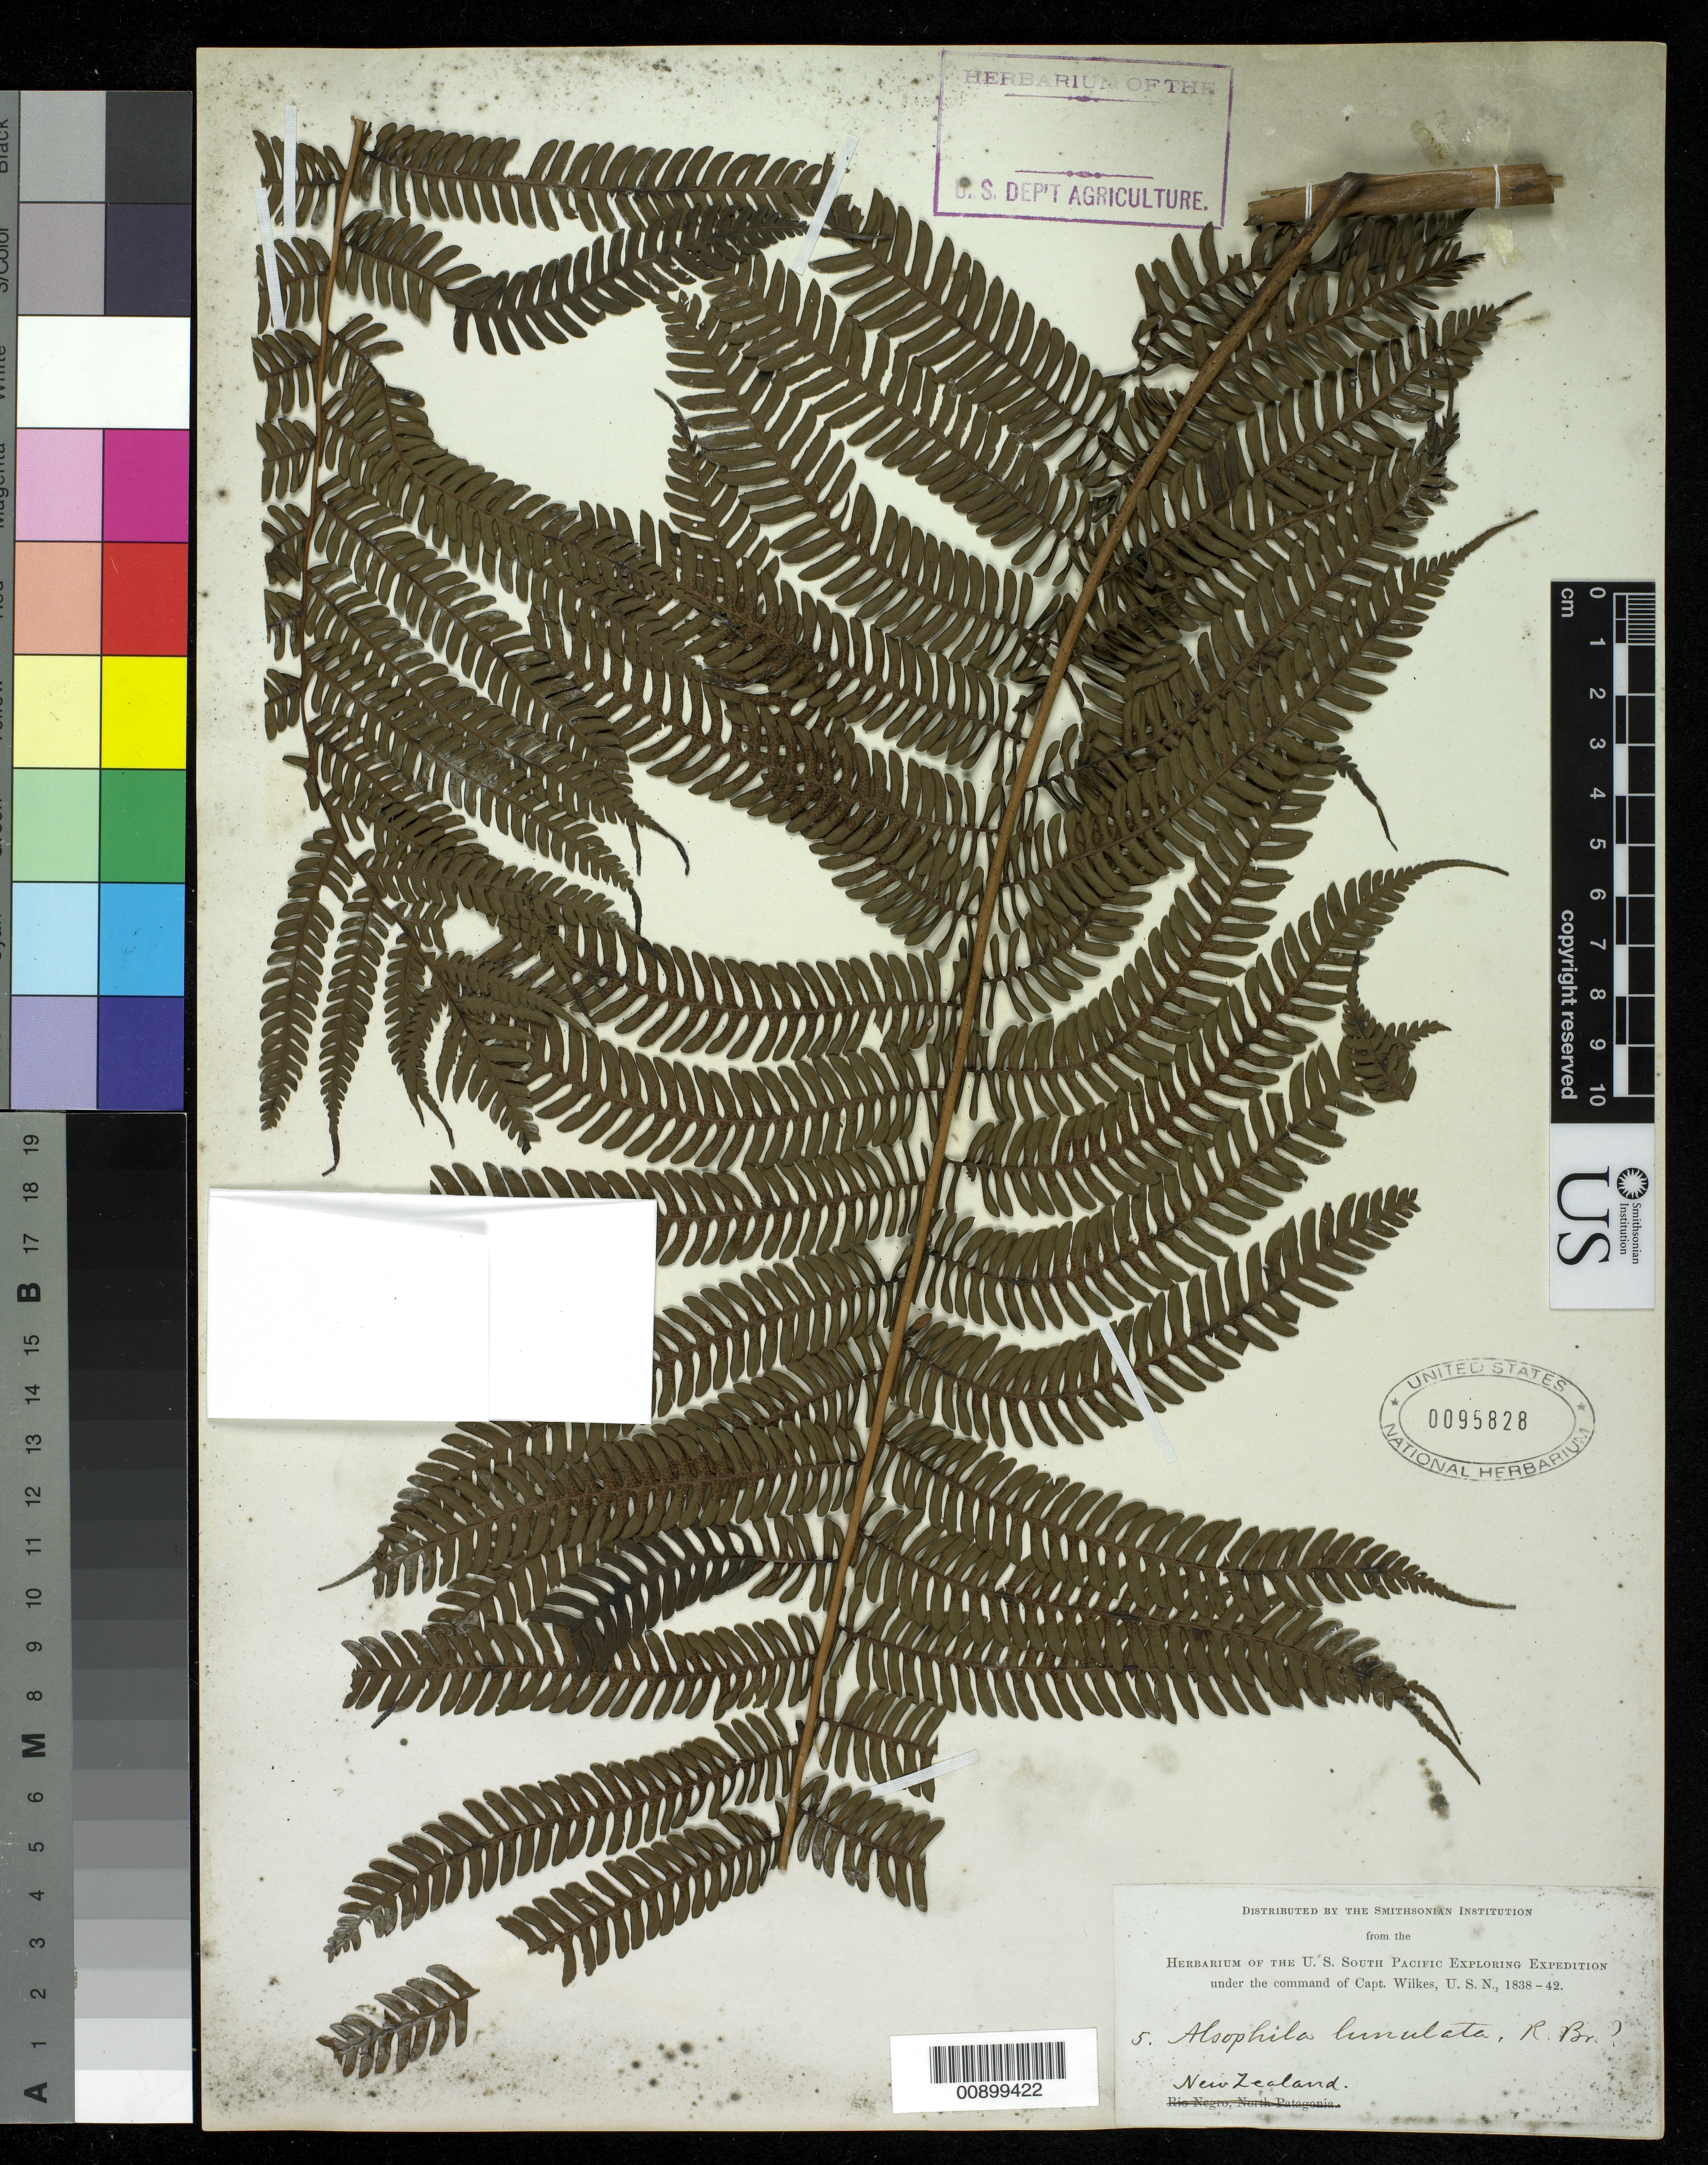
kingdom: Plantae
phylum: Tracheophyta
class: Polypodiopsida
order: Cyatheales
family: Cyatheaceae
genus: Cyathea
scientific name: Cyathea lunulata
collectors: Wilkes Explor. Exped.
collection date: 1838/1842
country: New Zealand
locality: New Zealand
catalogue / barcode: US 95828